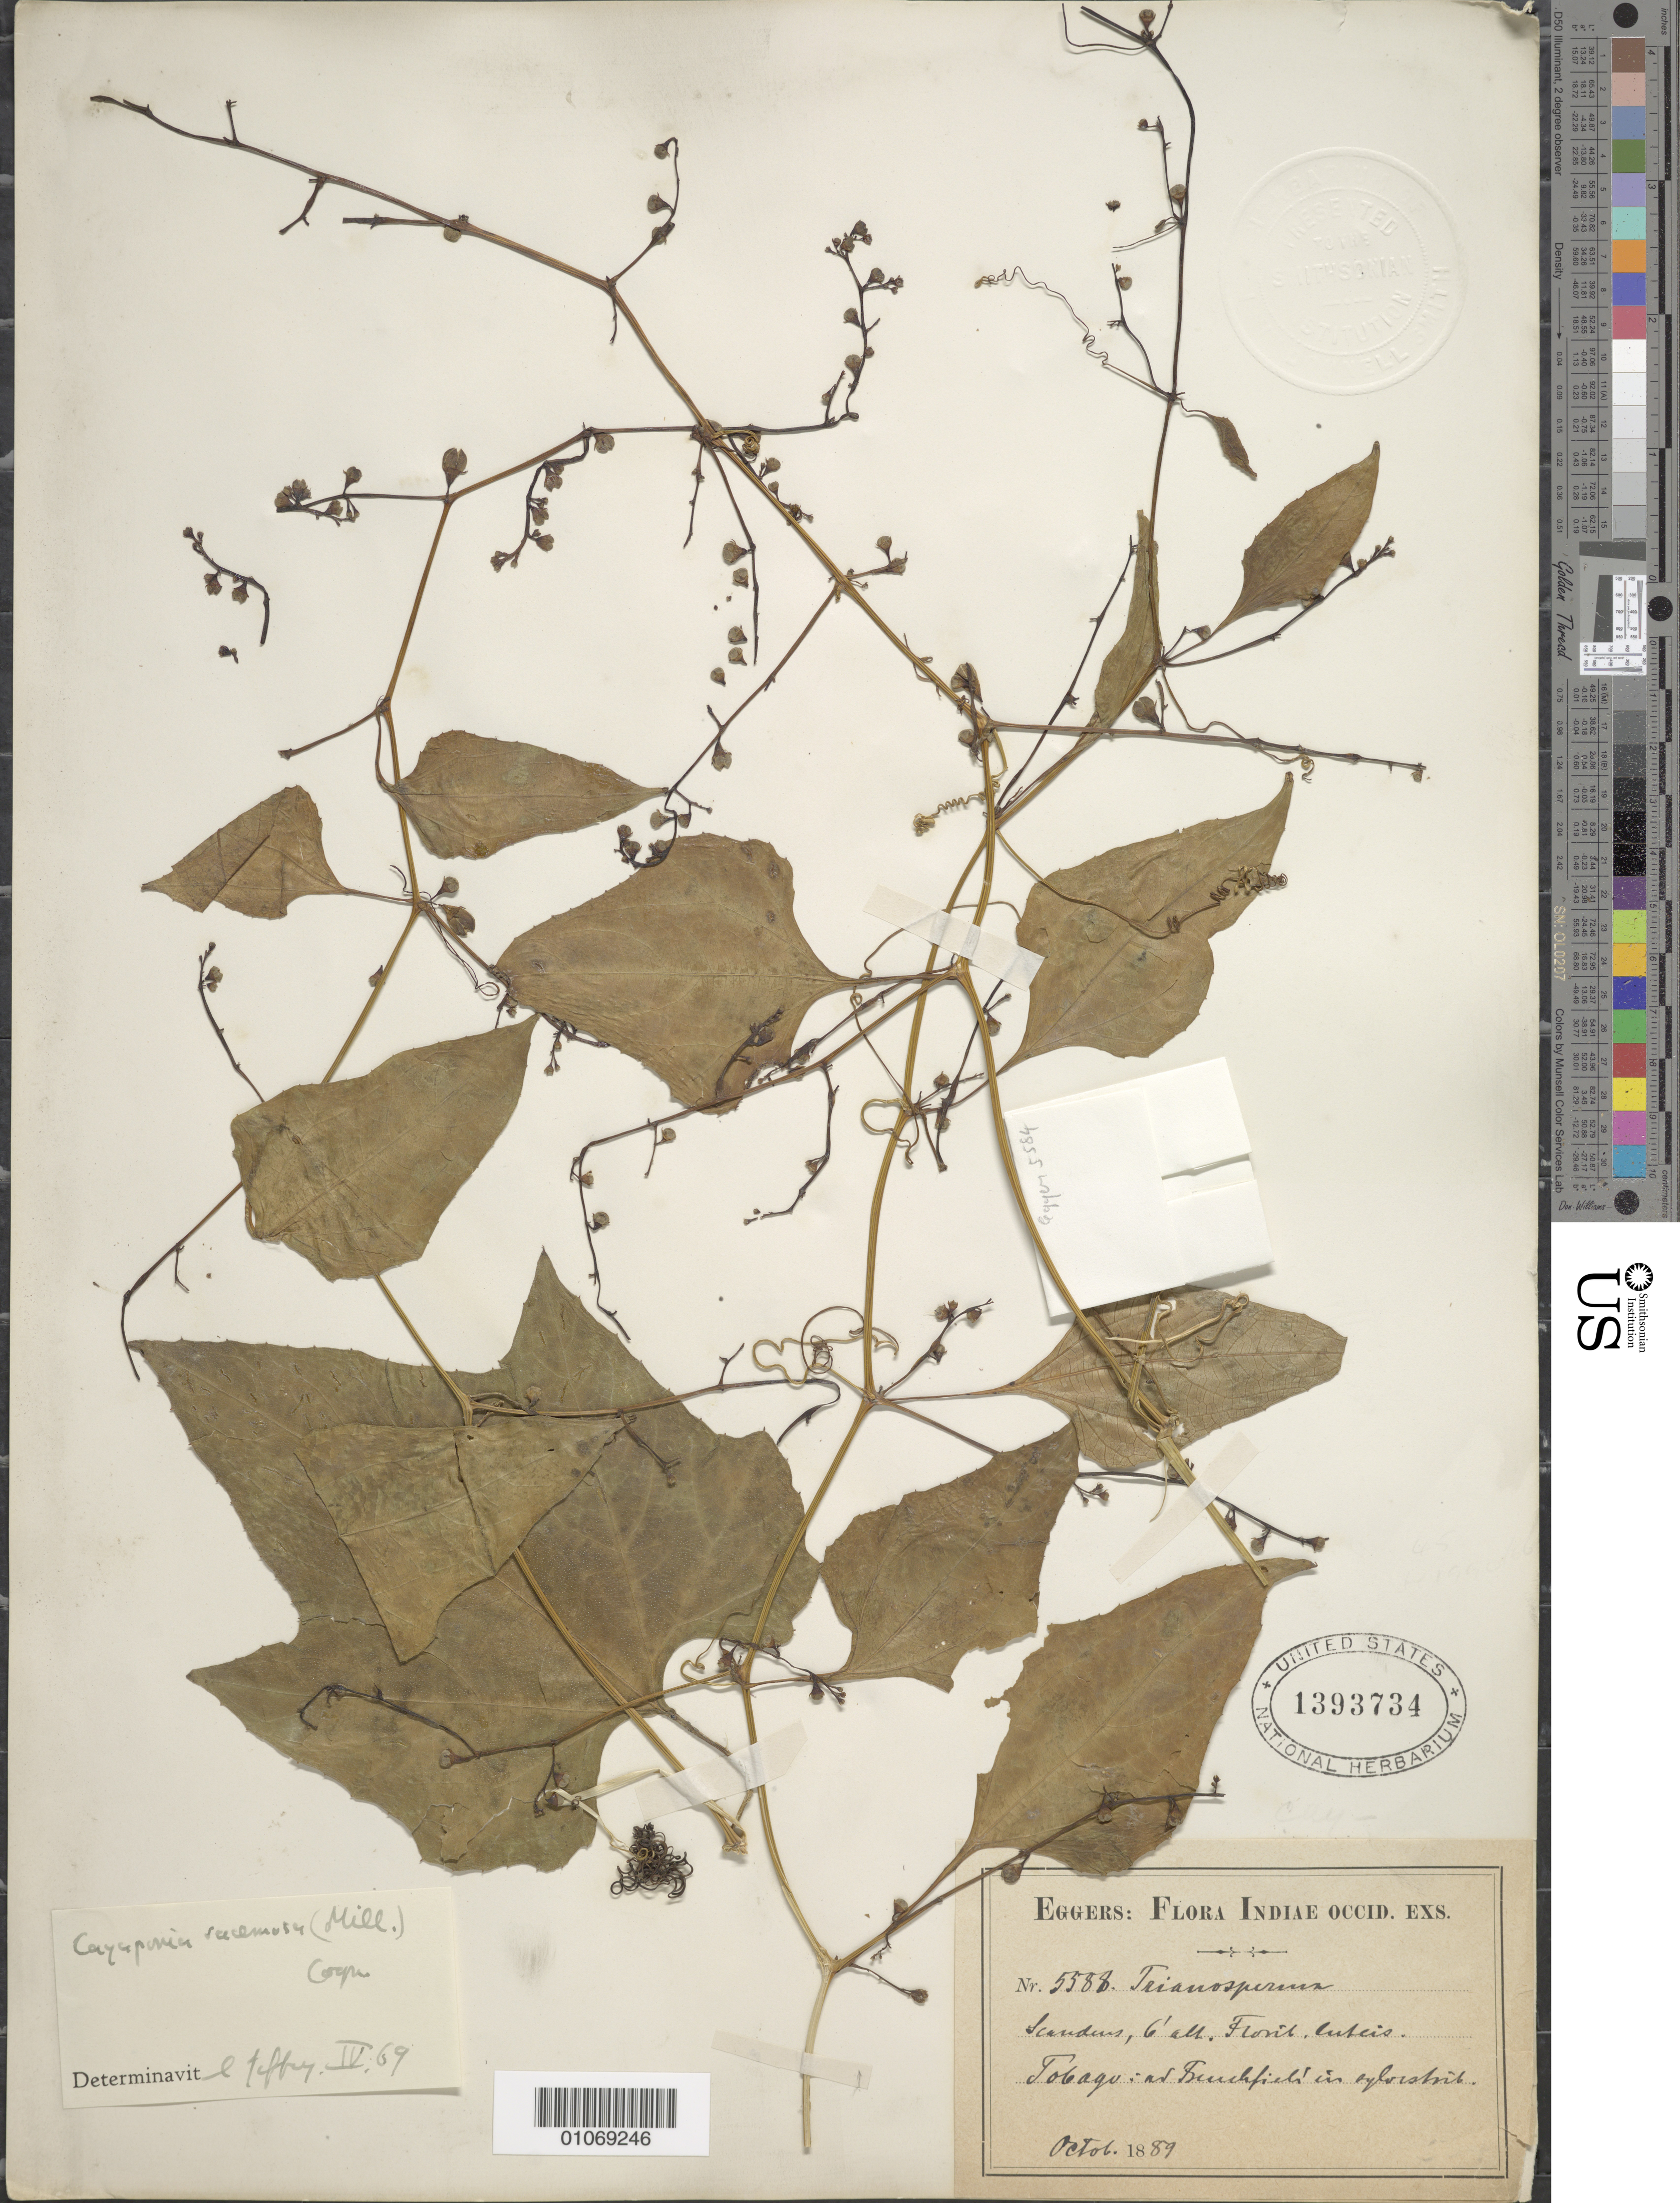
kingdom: Plantae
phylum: Tracheophyta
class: Magnoliopsida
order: Cucurbitales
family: Cucurbitaceae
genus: Cayaponia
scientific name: Cayaponia racemosa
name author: (Mill.) Cogn.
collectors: H. F. A. von Eggers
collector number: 5588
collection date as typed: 06 Oct 1889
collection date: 1889-10-06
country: Trinidad and Tobago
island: Tobago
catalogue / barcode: US 1393734